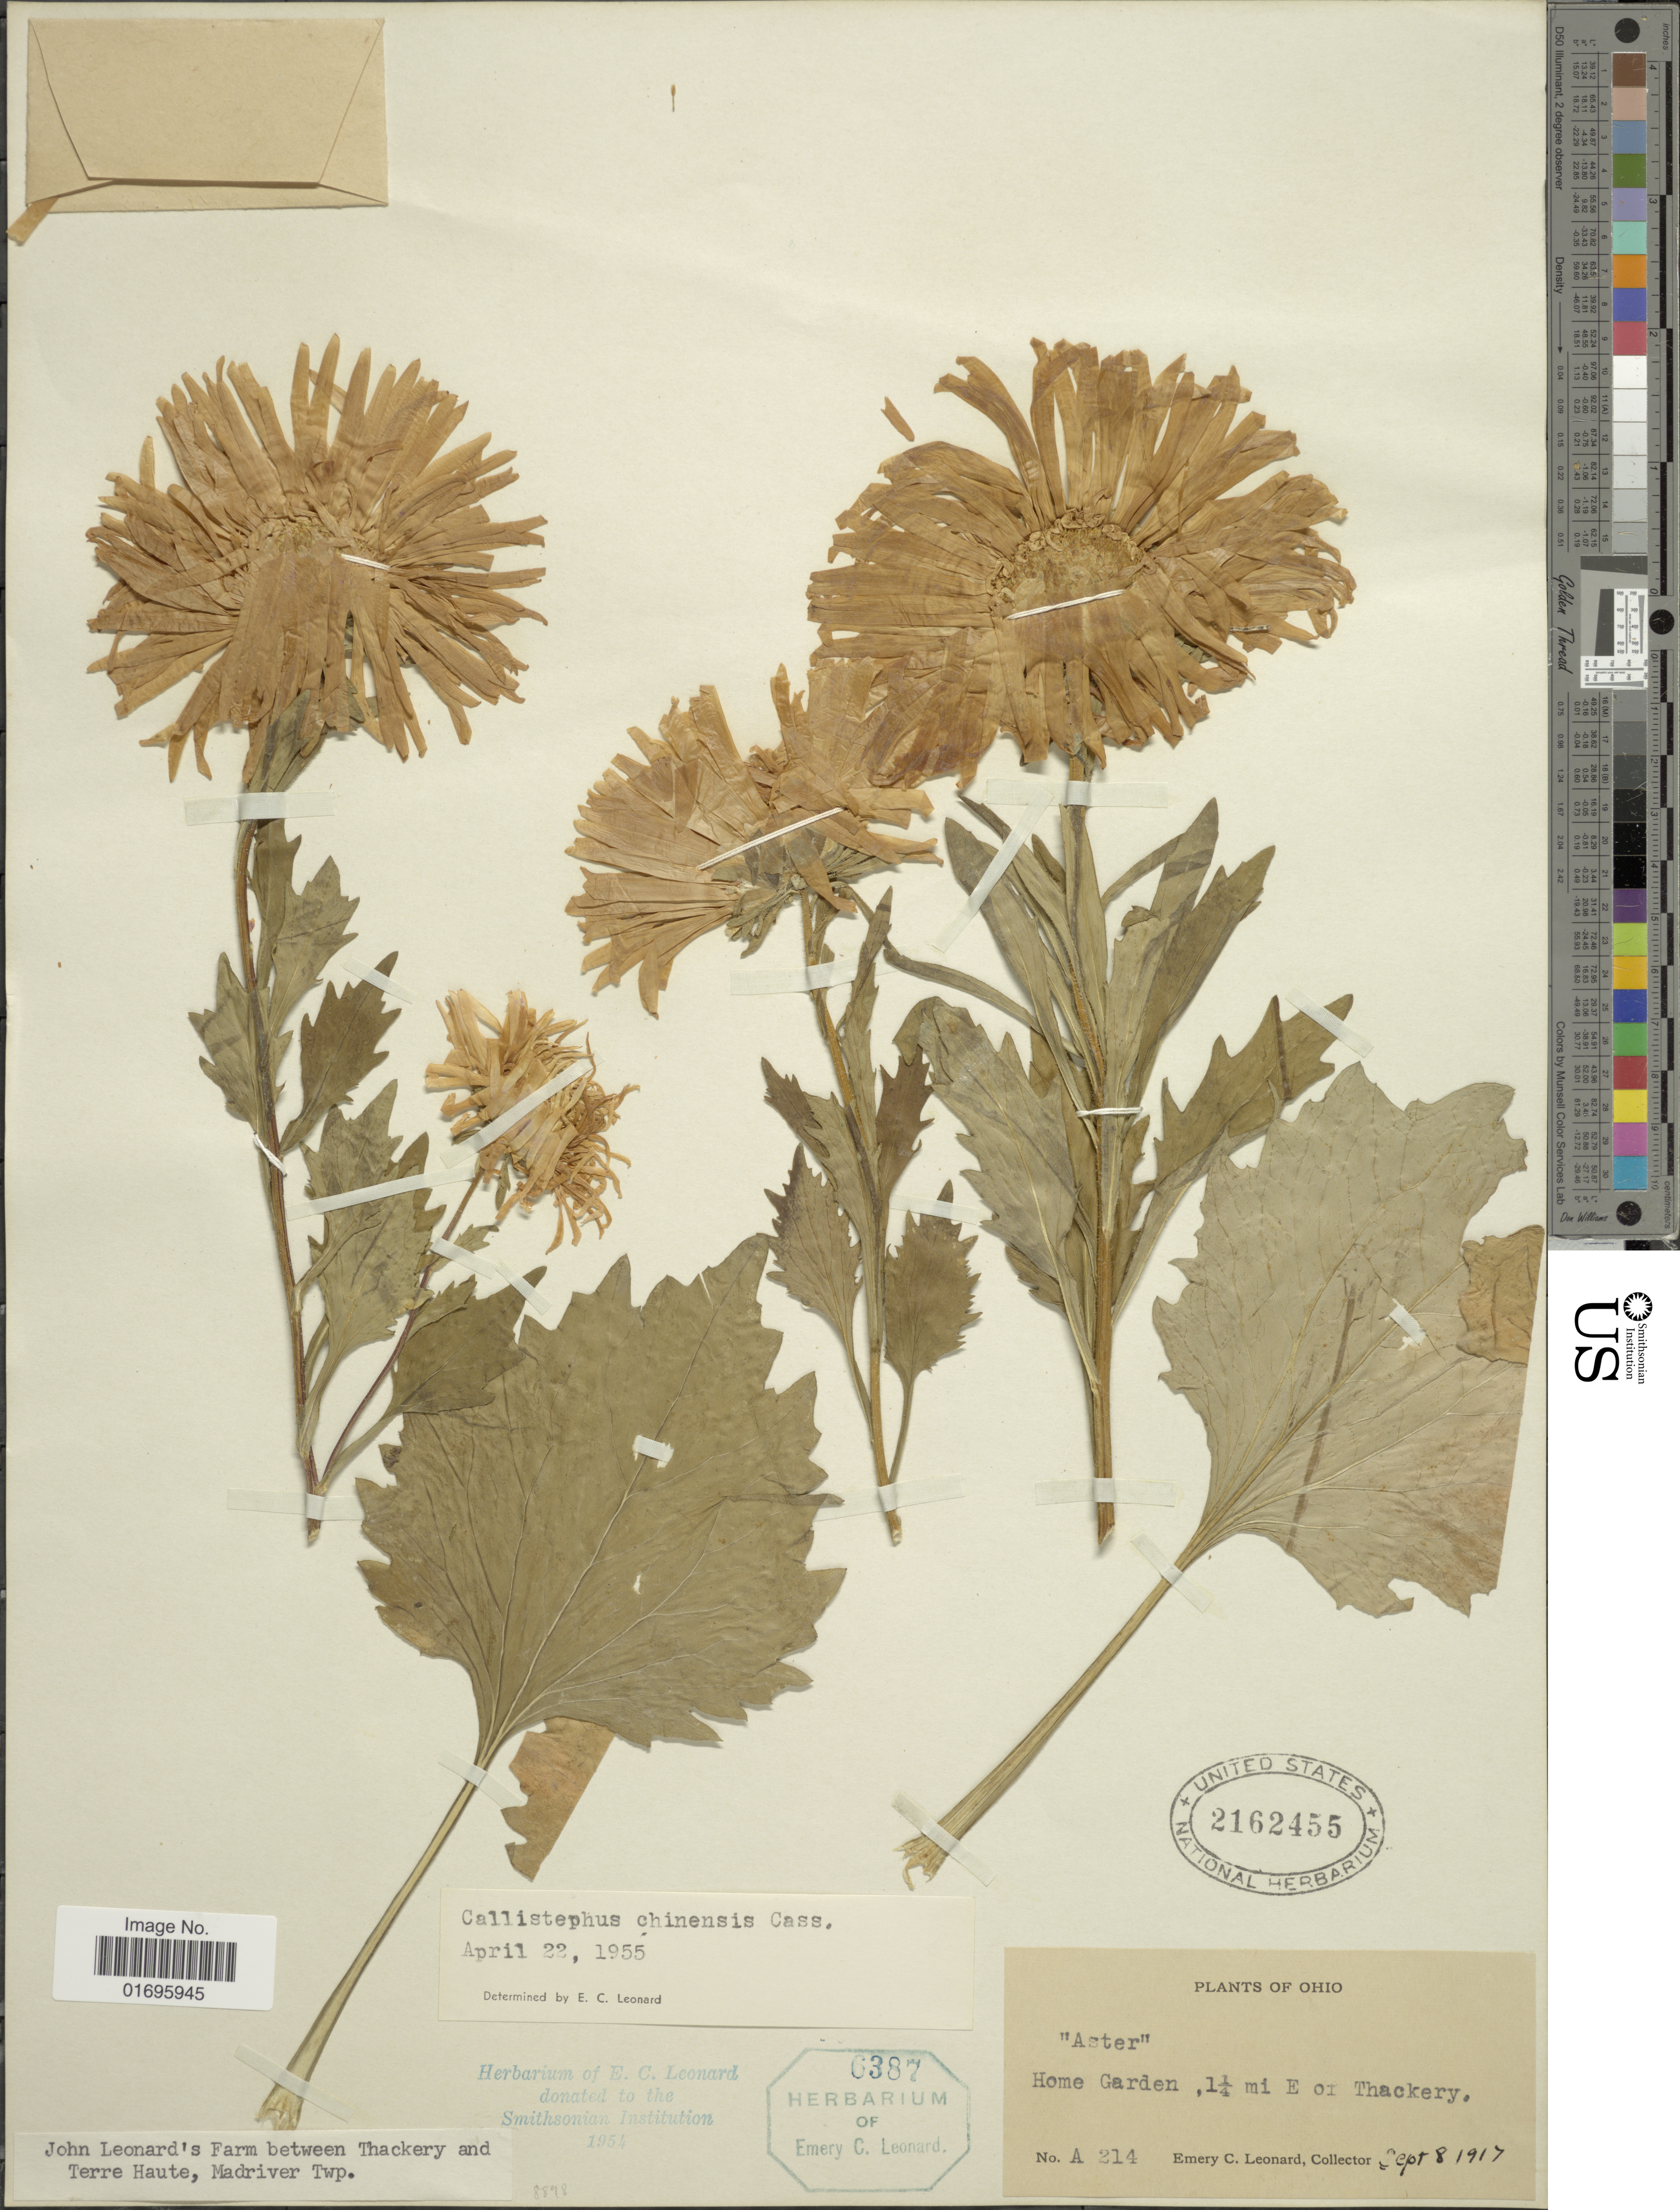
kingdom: Plantae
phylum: Tracheophyta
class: Magnoliopsida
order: Asterales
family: Asteraceae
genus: Callistephus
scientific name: Callistephus chinensis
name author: (L.) Nees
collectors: E. C. Leonard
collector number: A 214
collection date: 1917-09-08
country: United States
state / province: Ohio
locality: Home Garden, 1¼ mi E or Thackery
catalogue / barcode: US 2162455